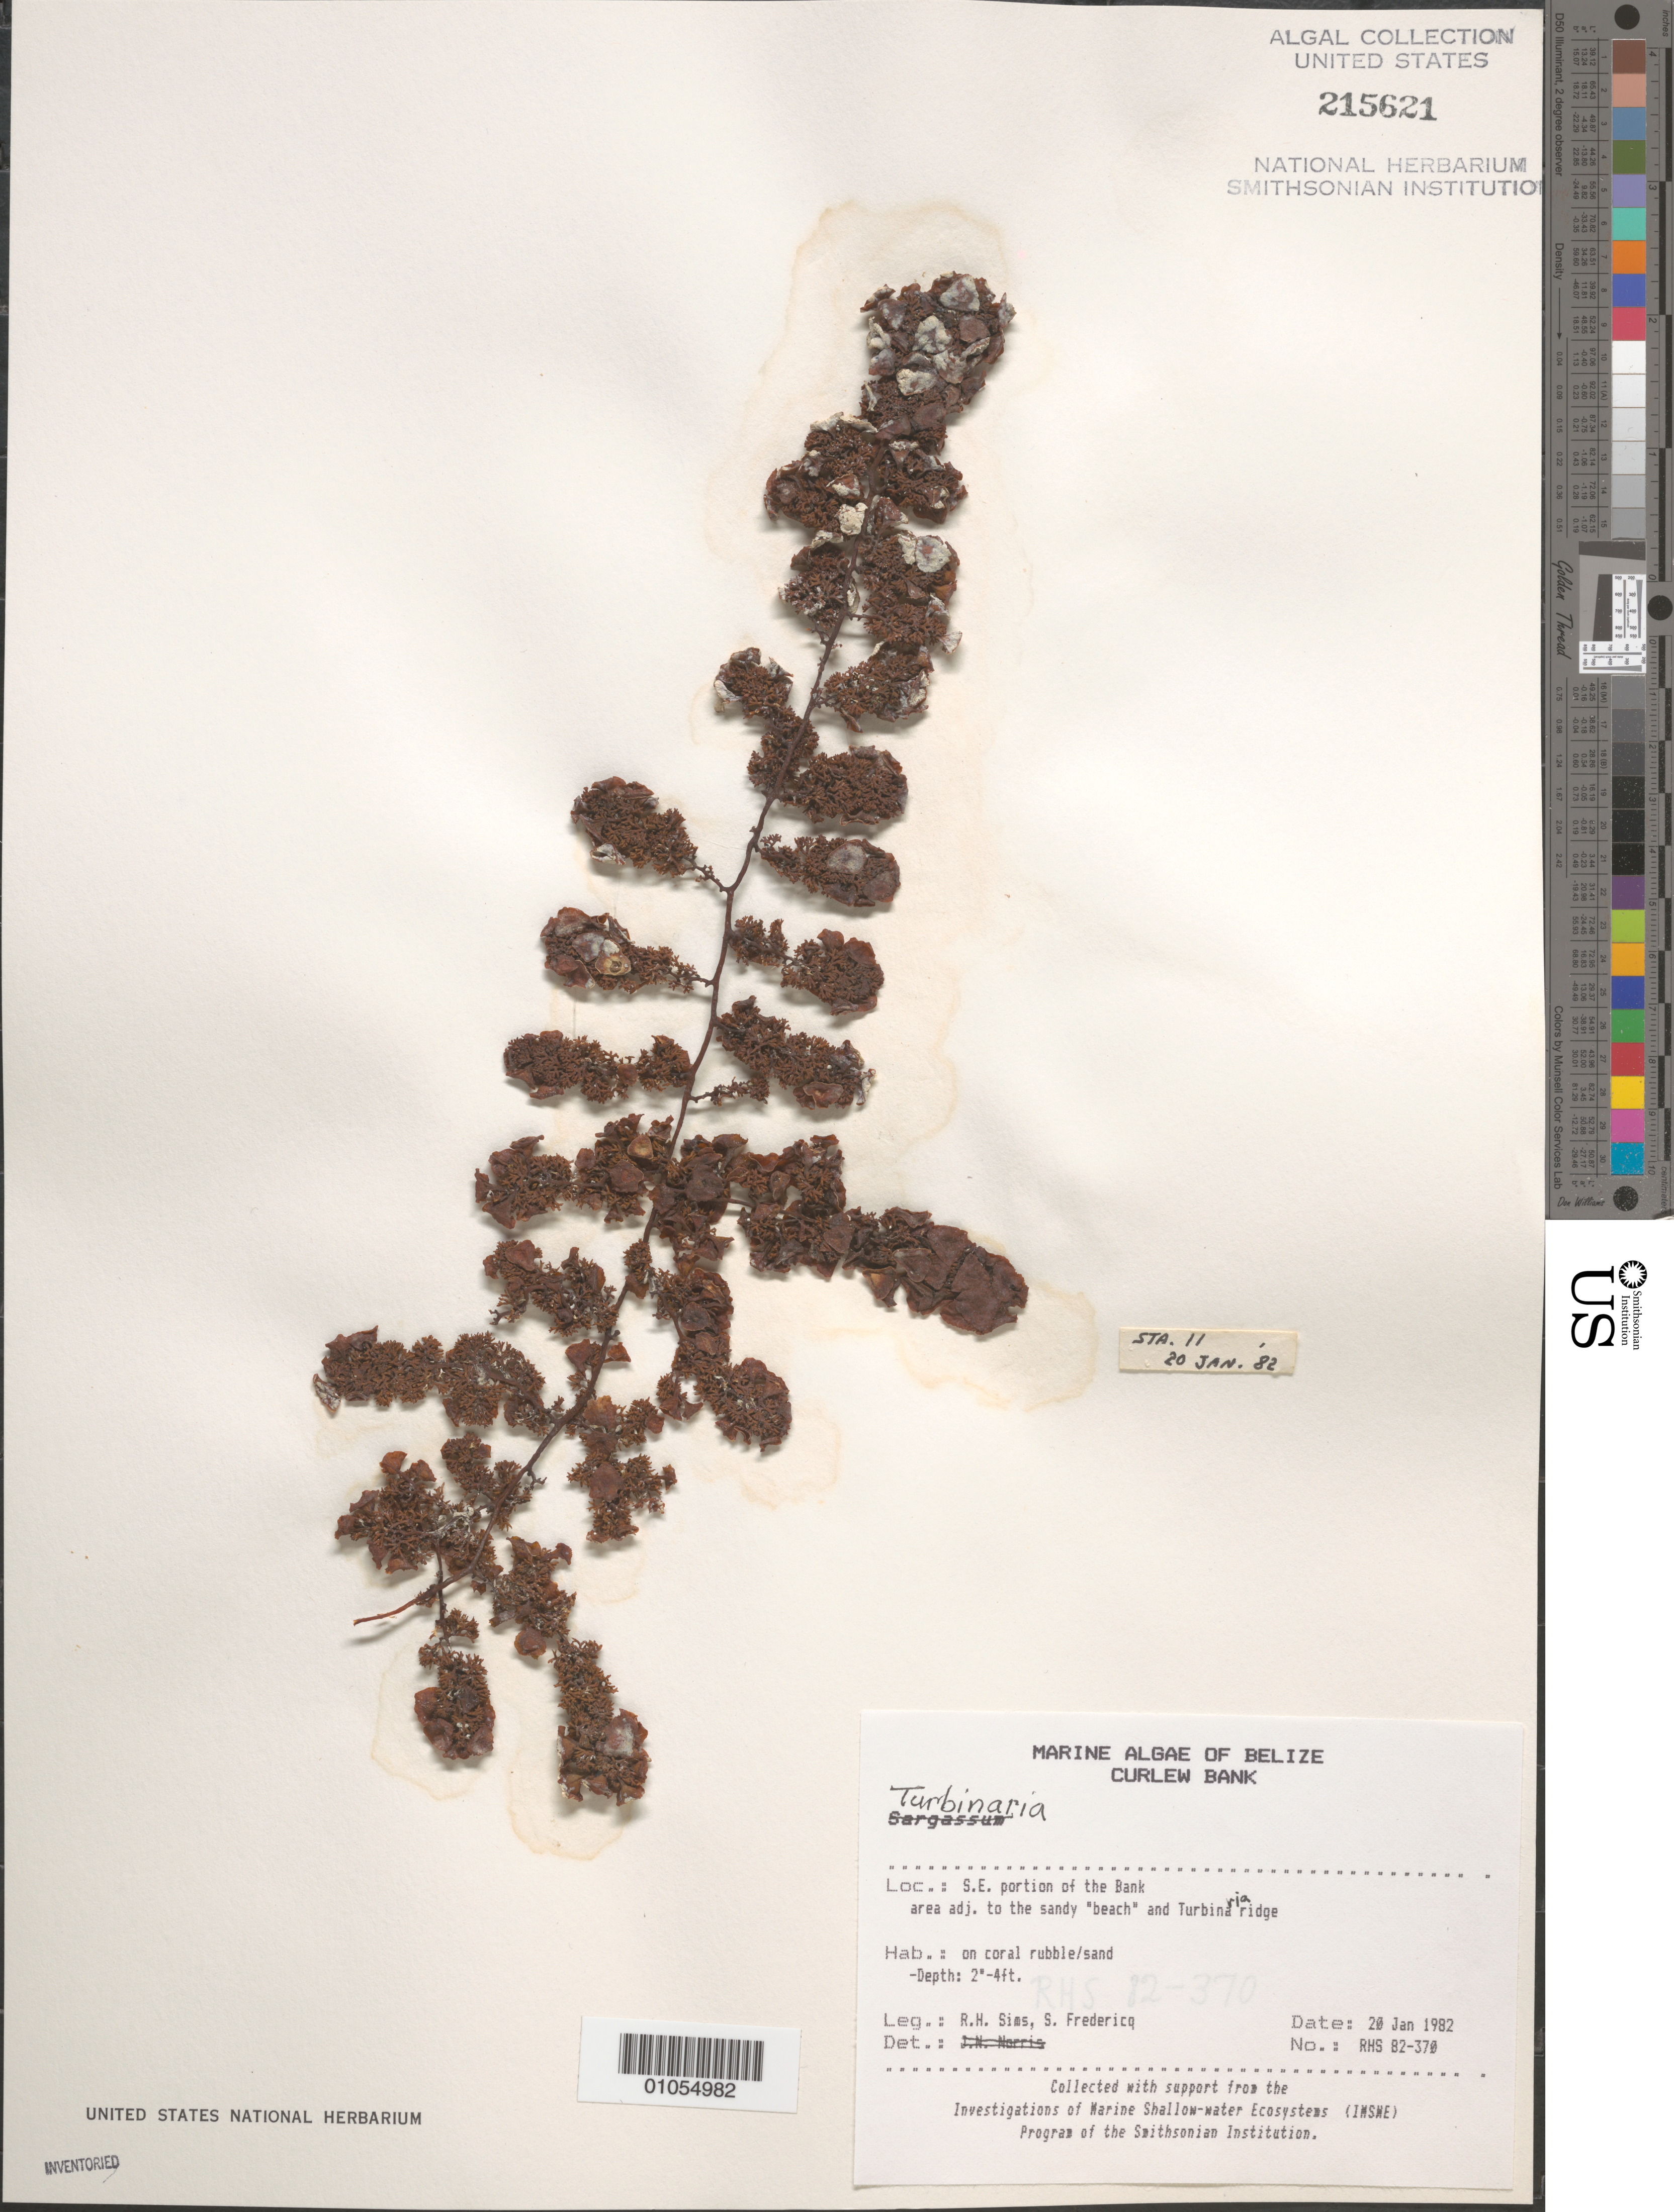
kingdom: Chromista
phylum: Ochrophyta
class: Phaeophyceae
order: Fucales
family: Sargassaceae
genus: Turbinaria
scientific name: Turbinaria sp.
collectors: R. H. Sims & S. Fredericq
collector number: RHS 82-370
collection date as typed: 20 Jan 1982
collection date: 1982-01-20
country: Belize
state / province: Stann Creek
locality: Curlew Bank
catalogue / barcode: US 215621